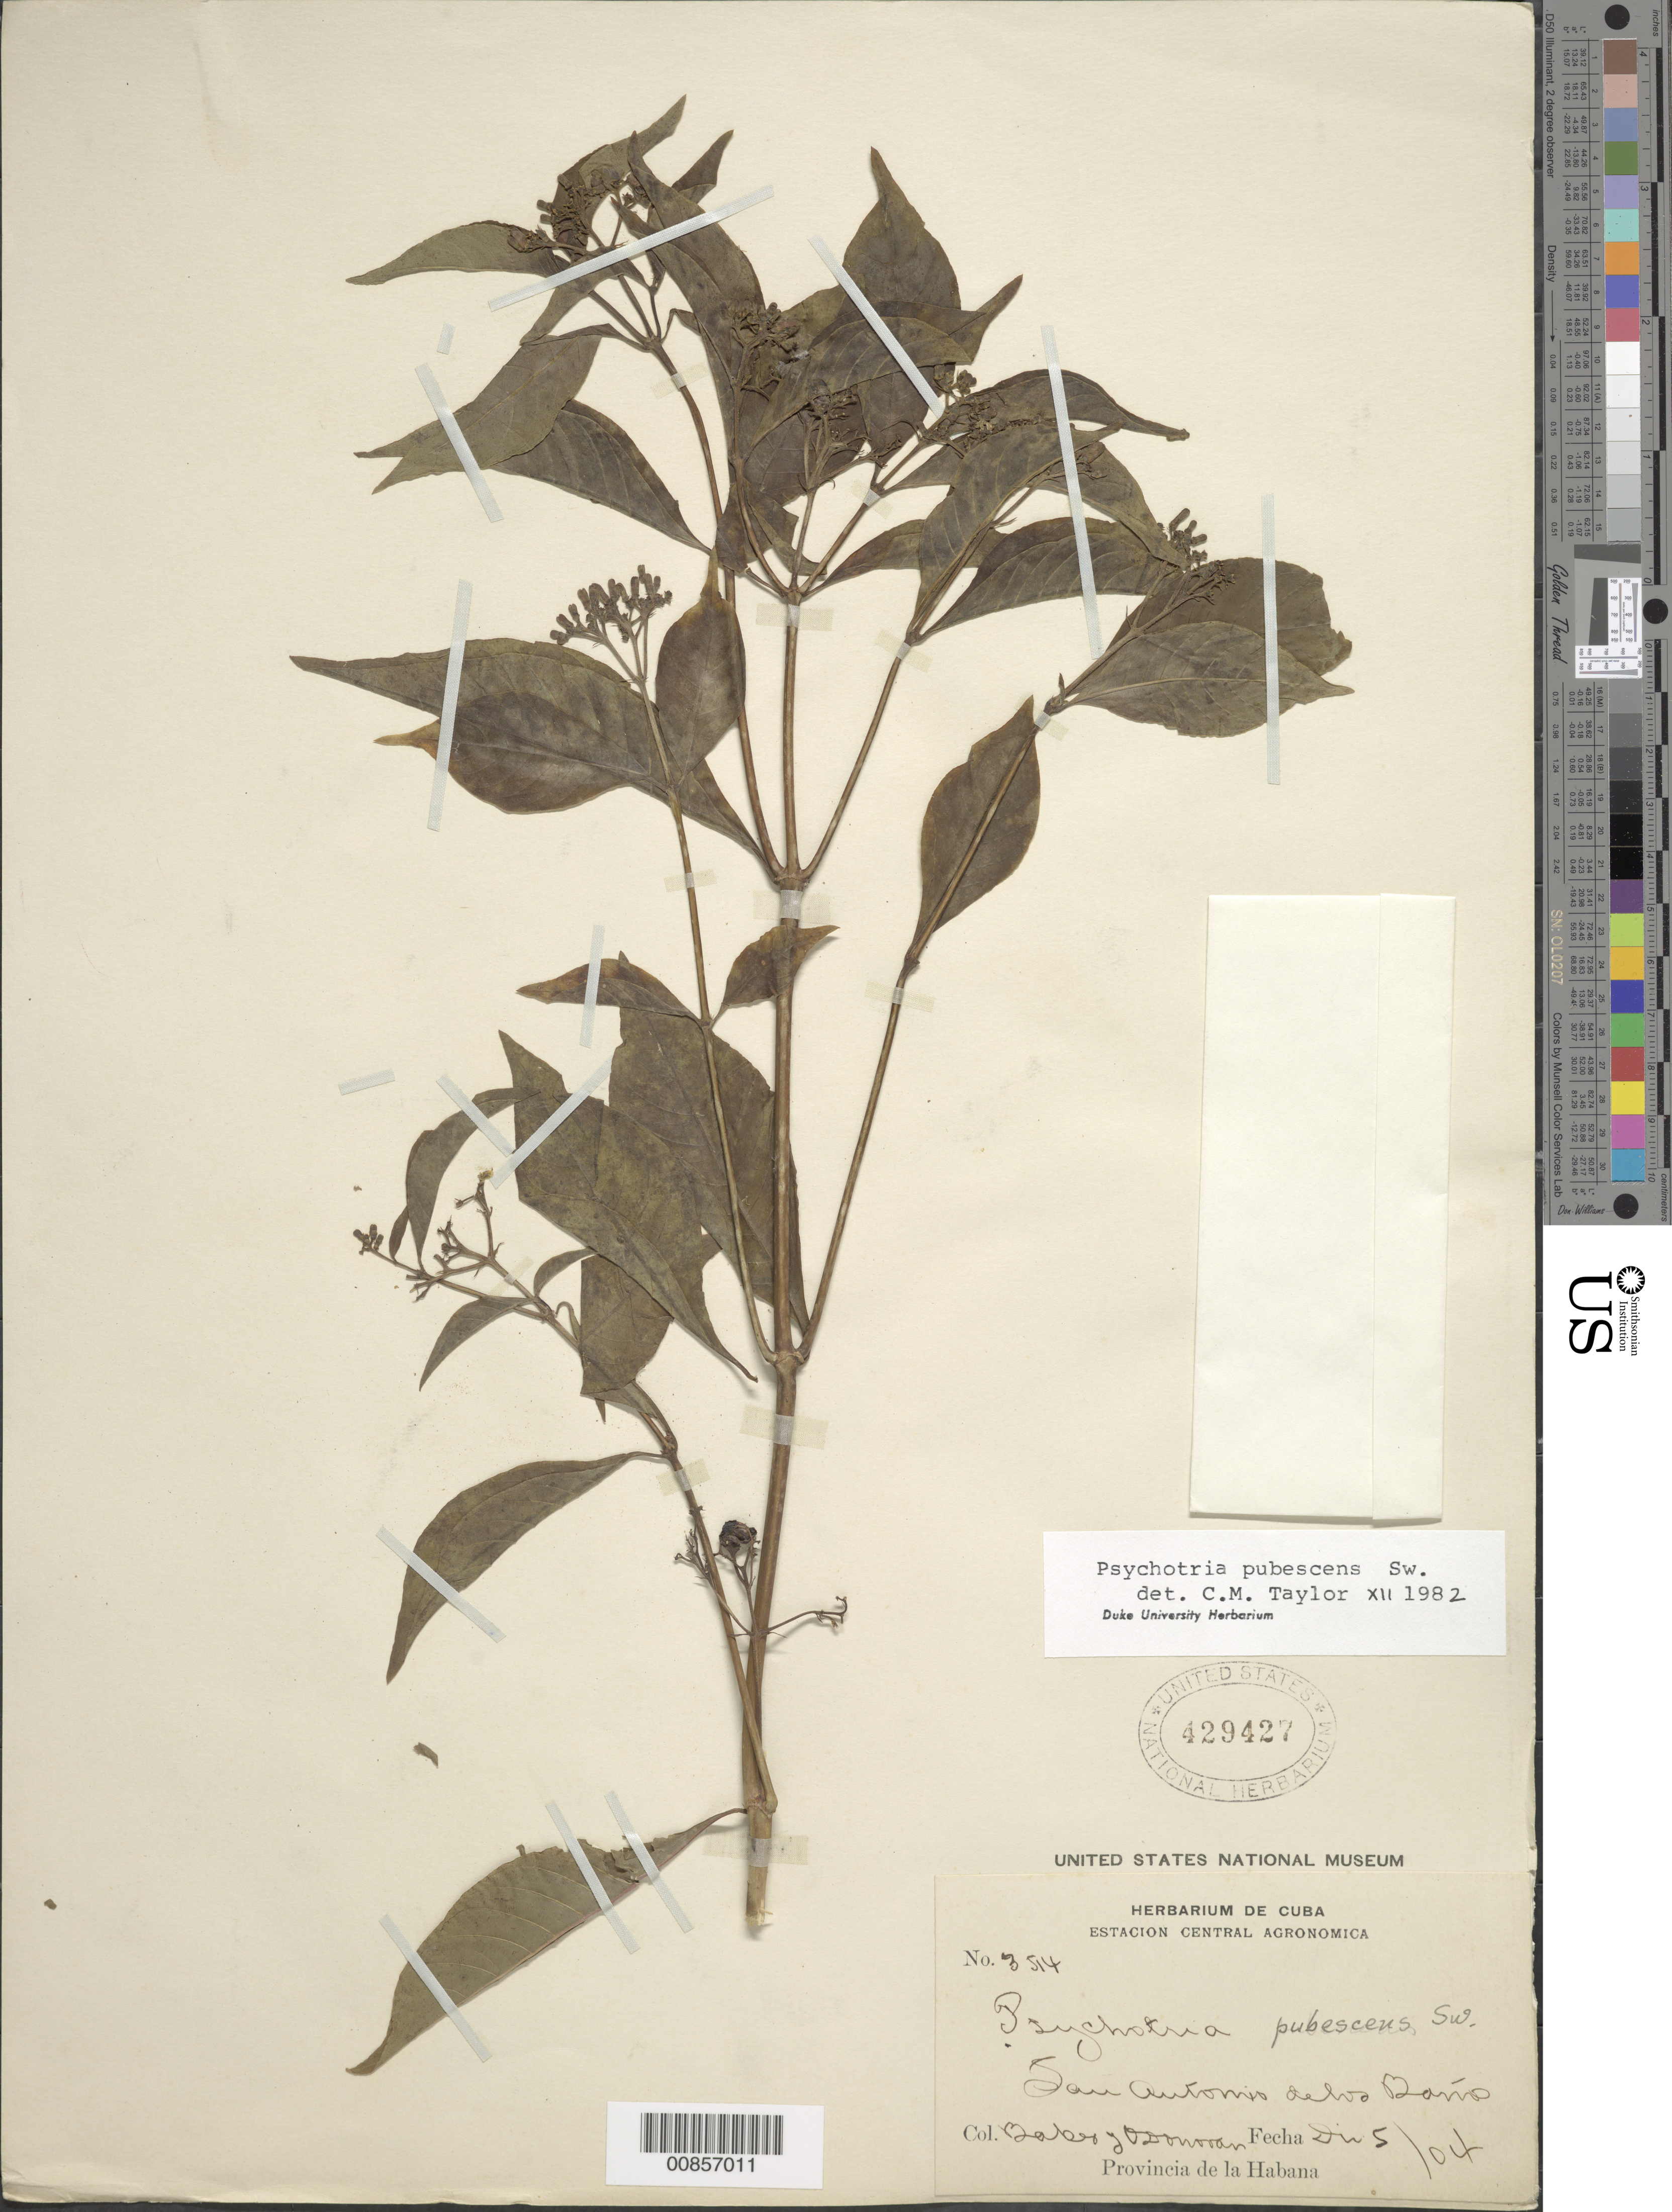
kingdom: Plantae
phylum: Tracheophyta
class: Magnoliopsida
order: Gentianales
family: Rubiaceae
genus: Psychotria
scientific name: Psychotria pubescens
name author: Sw.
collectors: C. F. Baker & B. O'Donovan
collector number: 3514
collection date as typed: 05 Dec 1904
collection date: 1904-12-05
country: Cuba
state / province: La Habana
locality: San Antonio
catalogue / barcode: US 429427